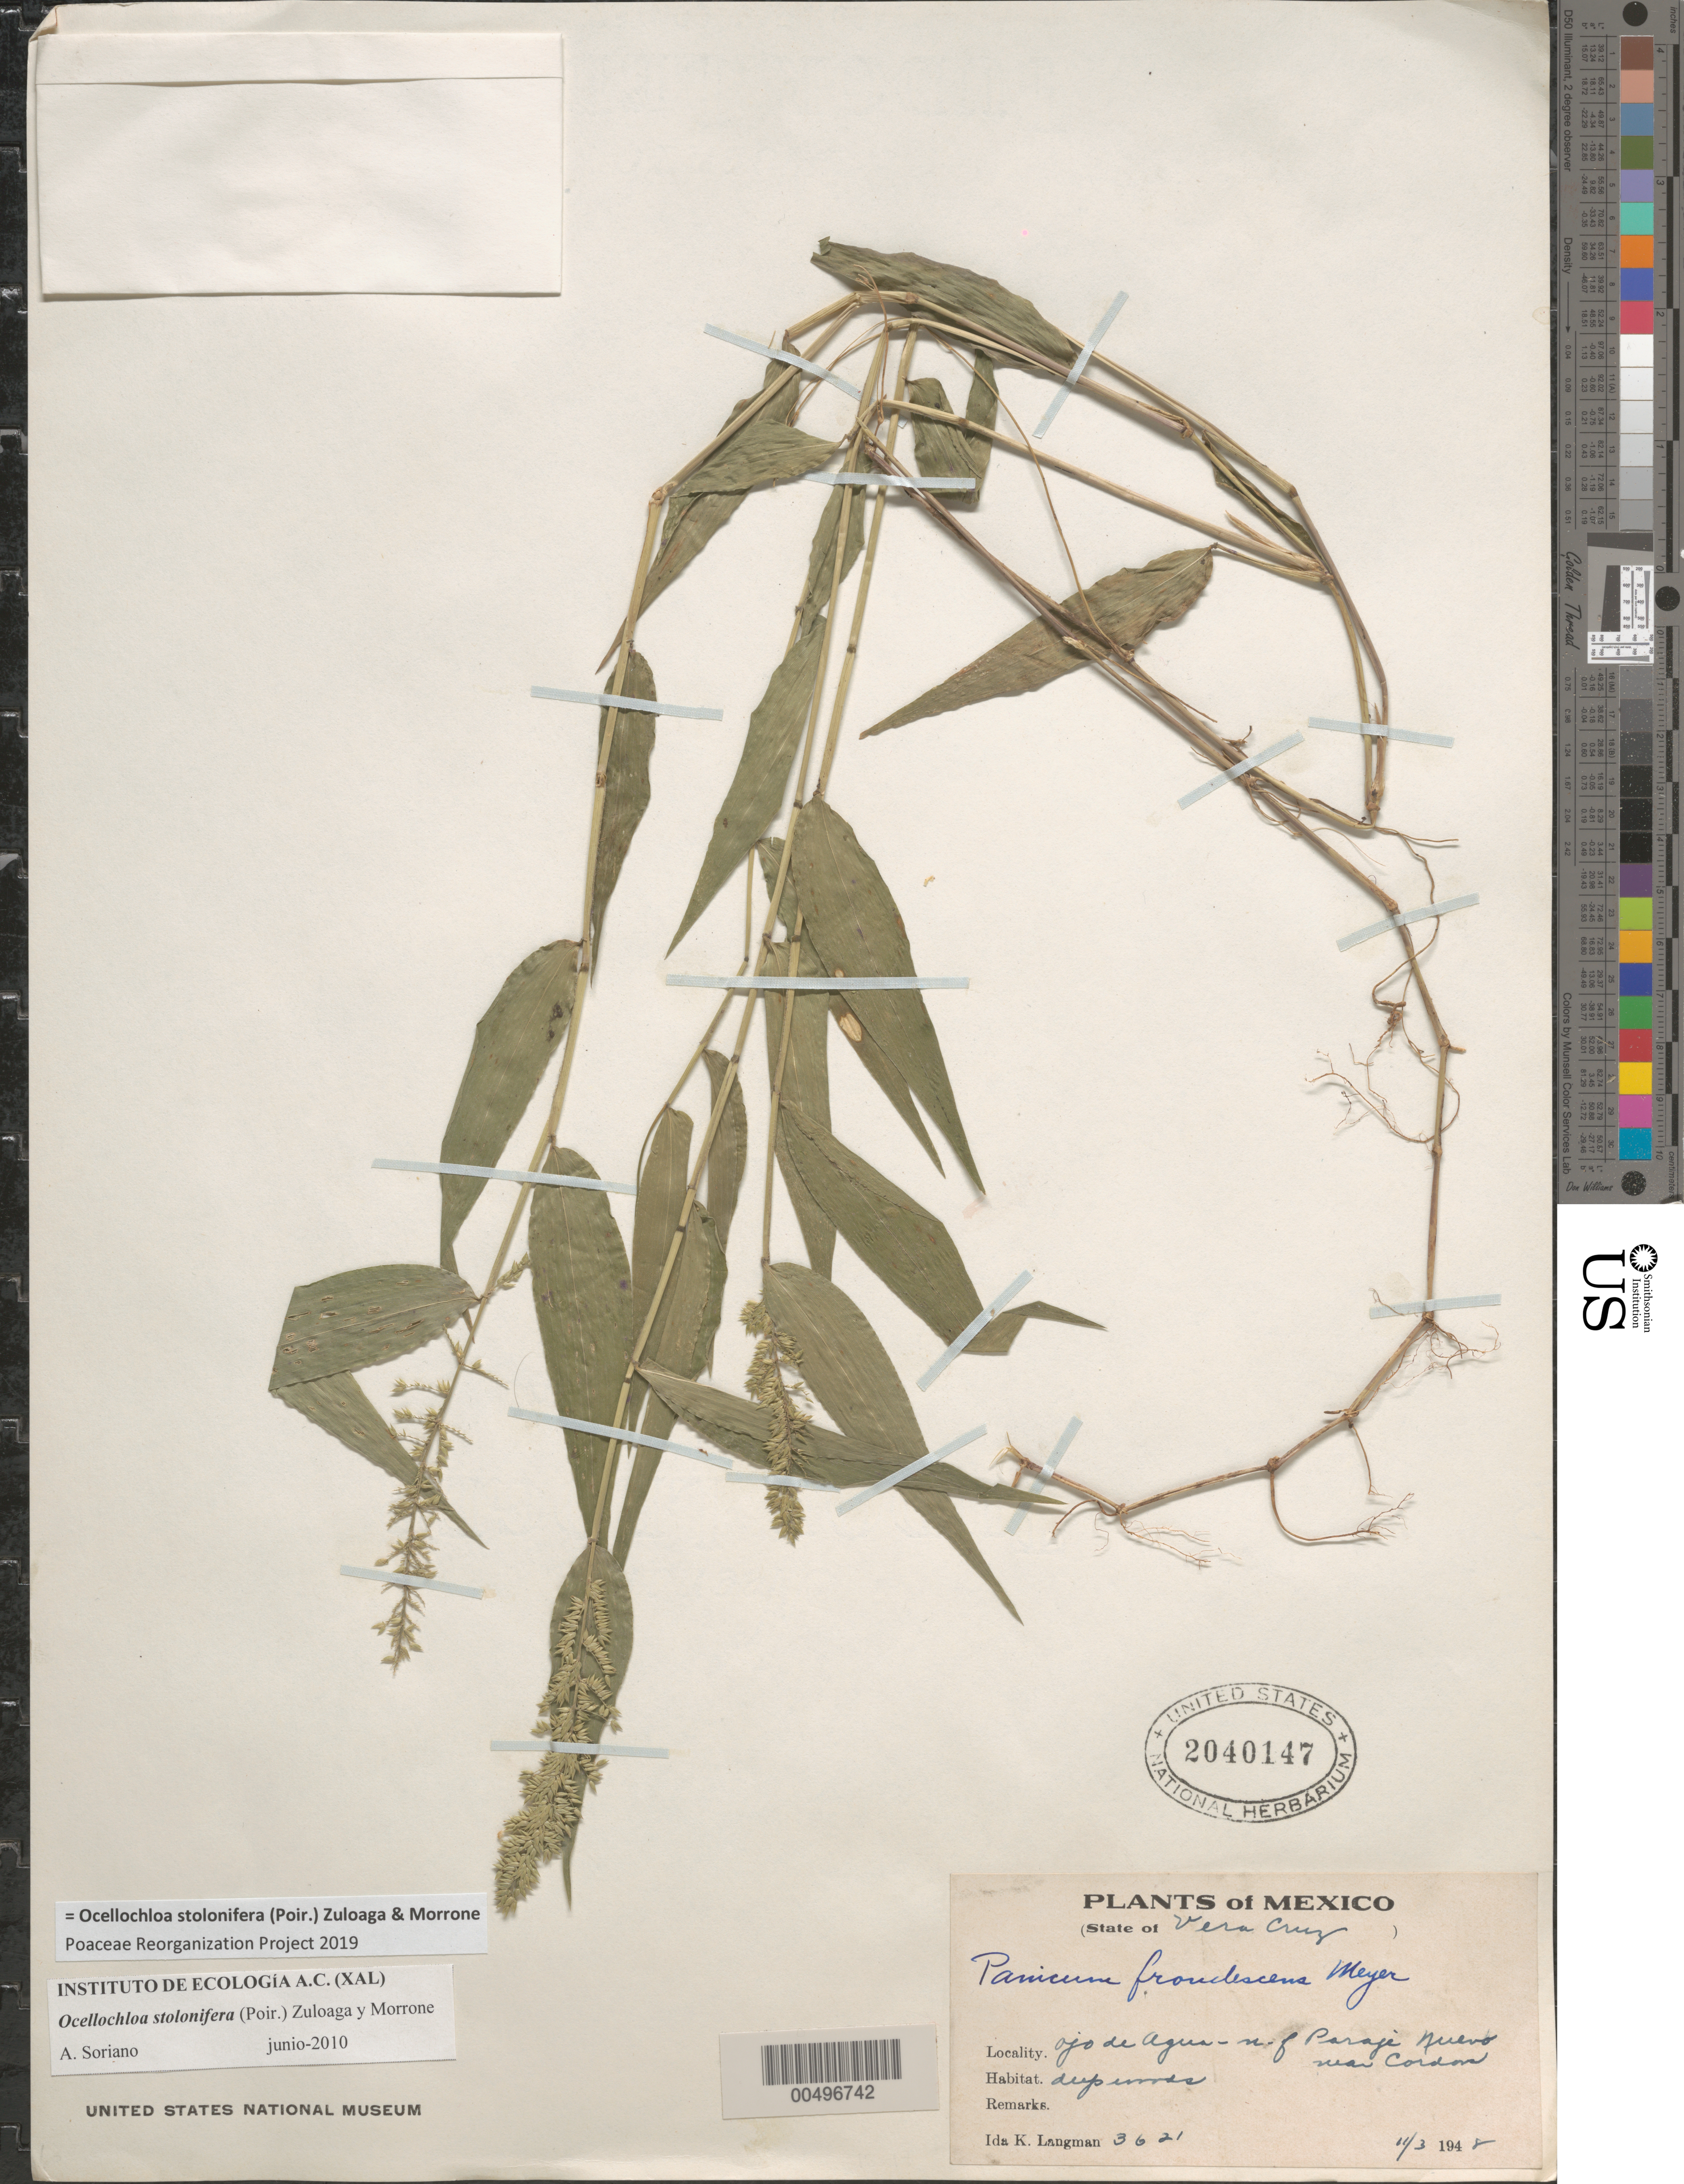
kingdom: Plantae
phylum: Tracheophyta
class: Liliopsida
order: Poales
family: Poaceae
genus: Panicum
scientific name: Panicum stoloniferum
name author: Poir. in Lam.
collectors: I. Langman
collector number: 3621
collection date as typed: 11 Mar 1948 or 3 Nov 1948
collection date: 1948-03-11 or 1948-11-03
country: Mexico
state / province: Veracruz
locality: Ojo de Agua - N of Paraje Nuevo, near Cordova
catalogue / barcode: US 2040147